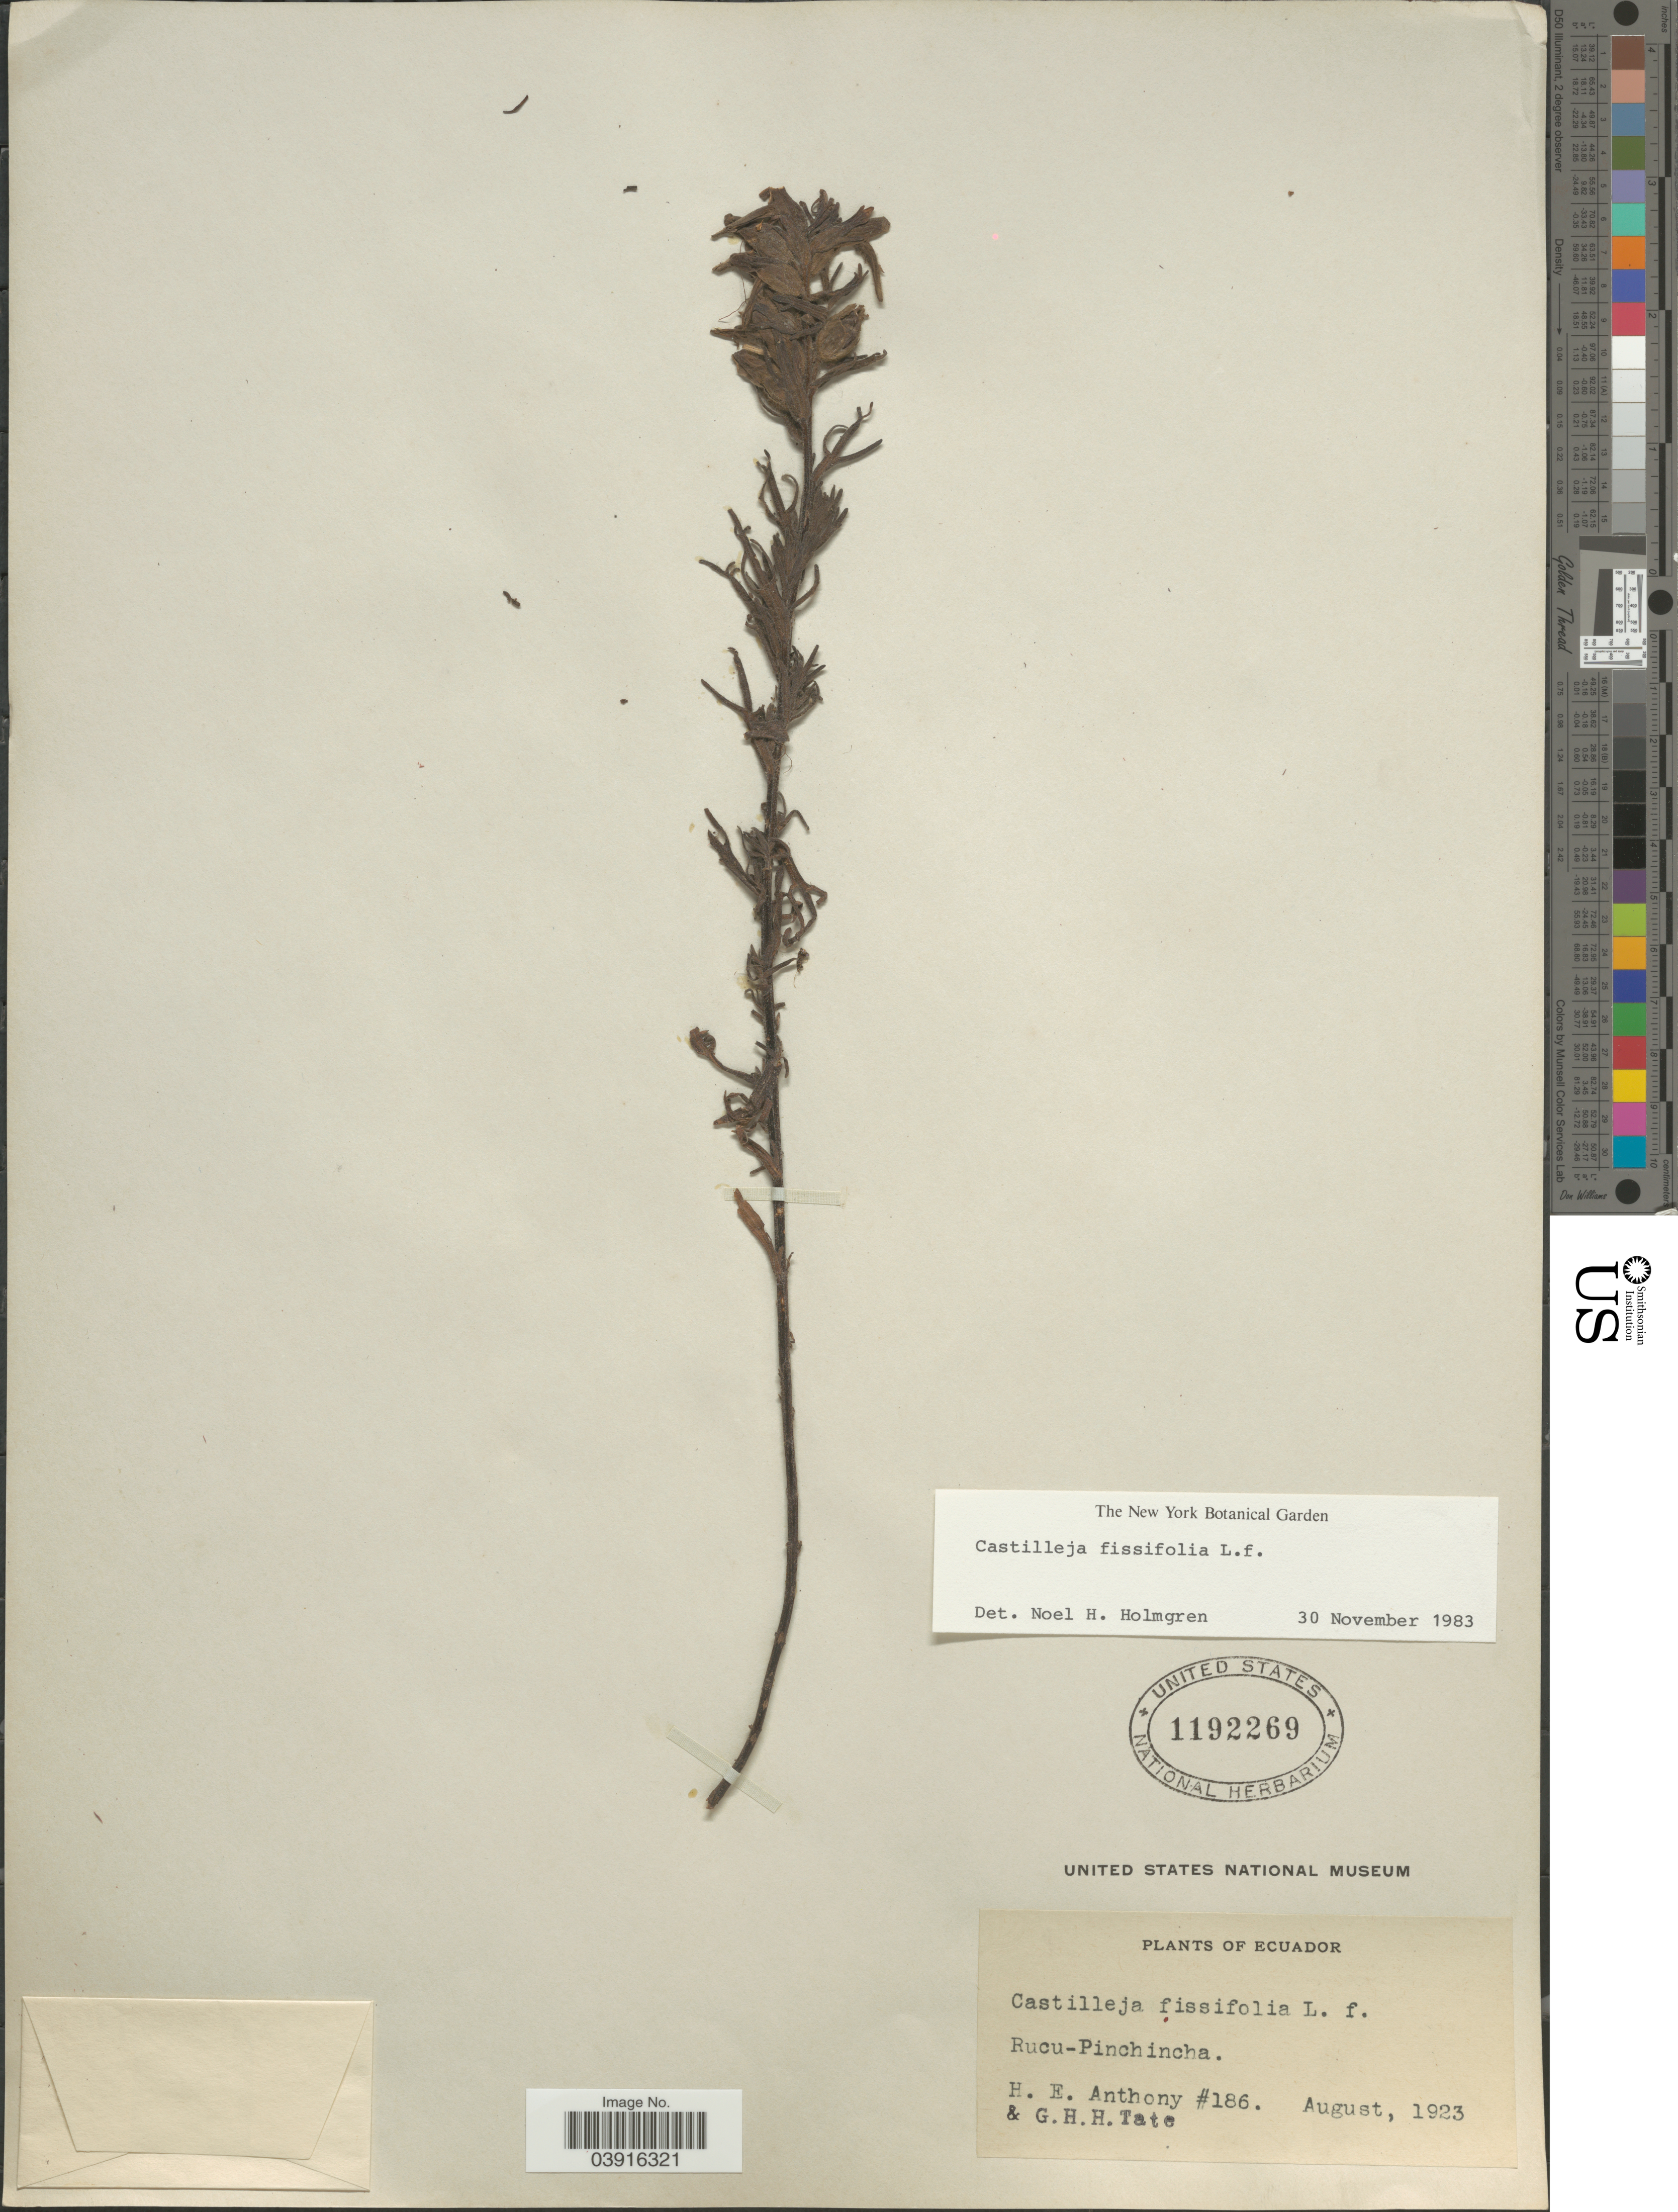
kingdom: Plantae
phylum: Tracheophyta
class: Magnoliopsida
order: Lamiales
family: Orobanchaceae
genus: Castilleja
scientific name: Castilleja fissifolia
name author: L. f.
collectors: H. E. Anthony & G. H. H.Tate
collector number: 186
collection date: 1923-08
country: Ecuador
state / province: Pichincha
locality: Rucu-Pichincha.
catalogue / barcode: US 1192269